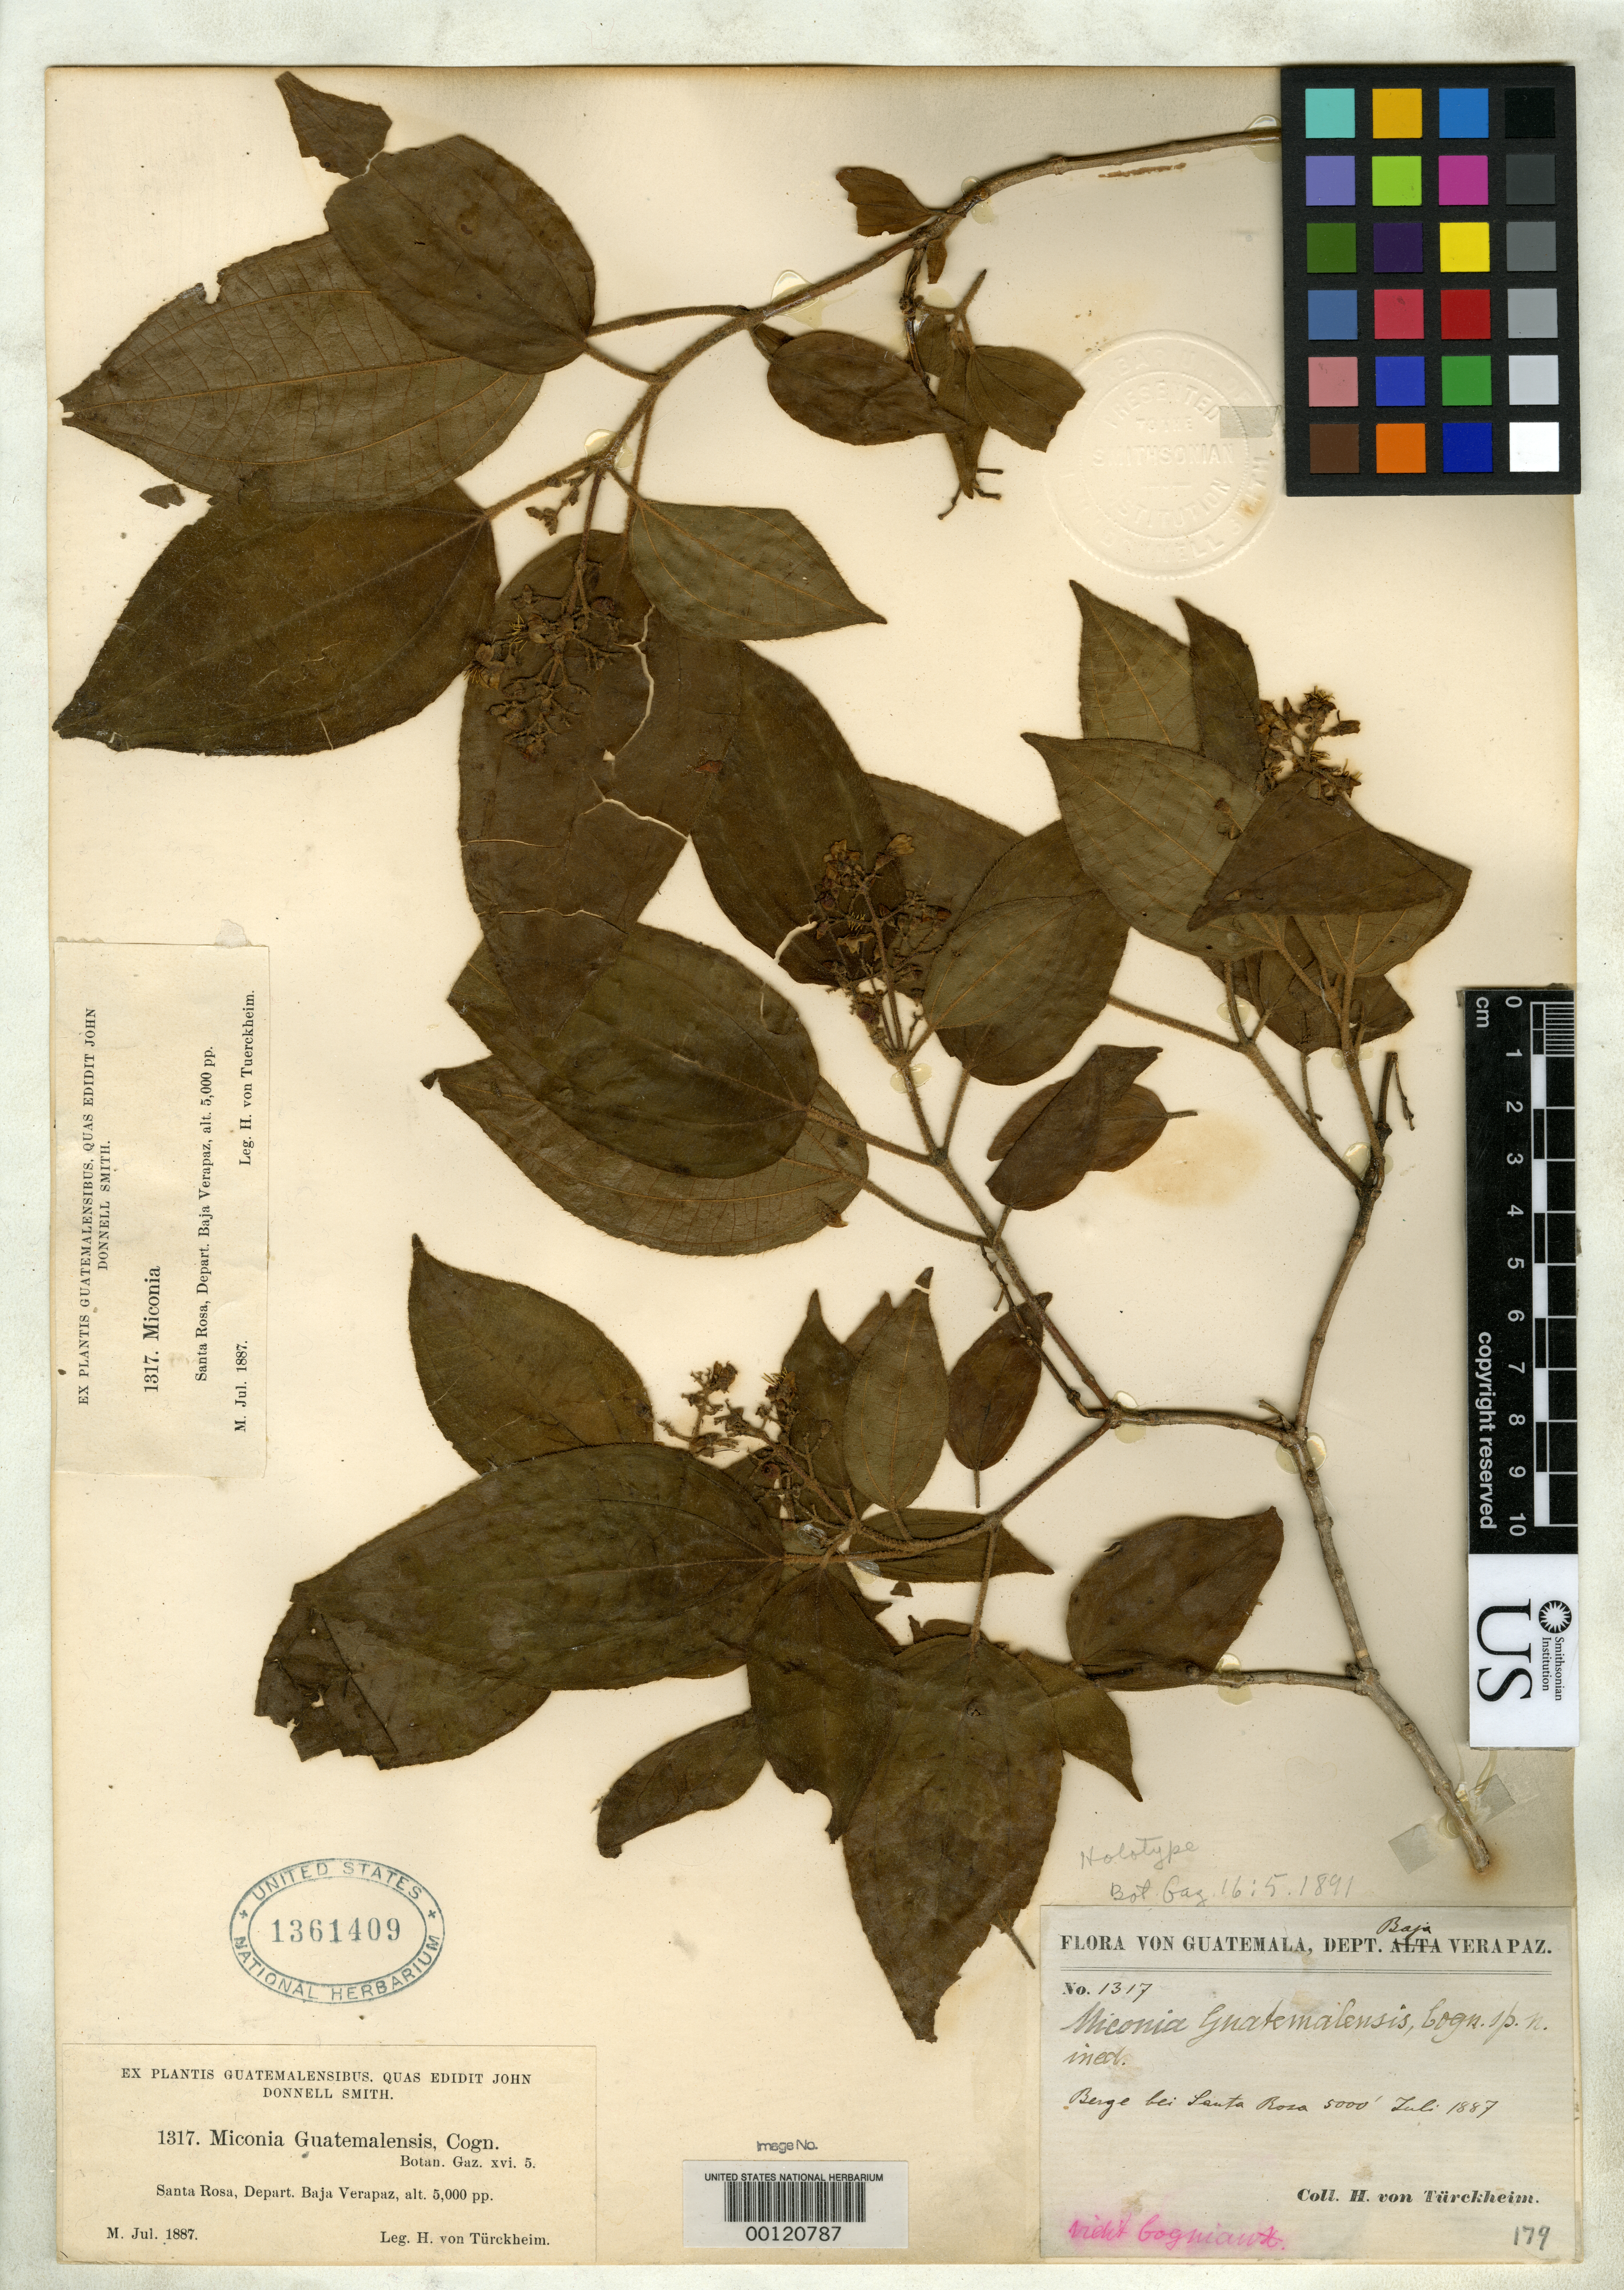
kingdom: Plantae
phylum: Tracheophyta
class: Magnoliopsida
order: Myrtales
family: Melastomataceae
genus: Miconia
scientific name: Miconia guatemalensis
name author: Cogn. in Donn. Sm.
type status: Syntype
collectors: H. von Türckheim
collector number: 1317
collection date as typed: Jul 1887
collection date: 1887-07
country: Guatemala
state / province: Alta Verapaz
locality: Tamahu.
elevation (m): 1524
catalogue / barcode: US 1361409